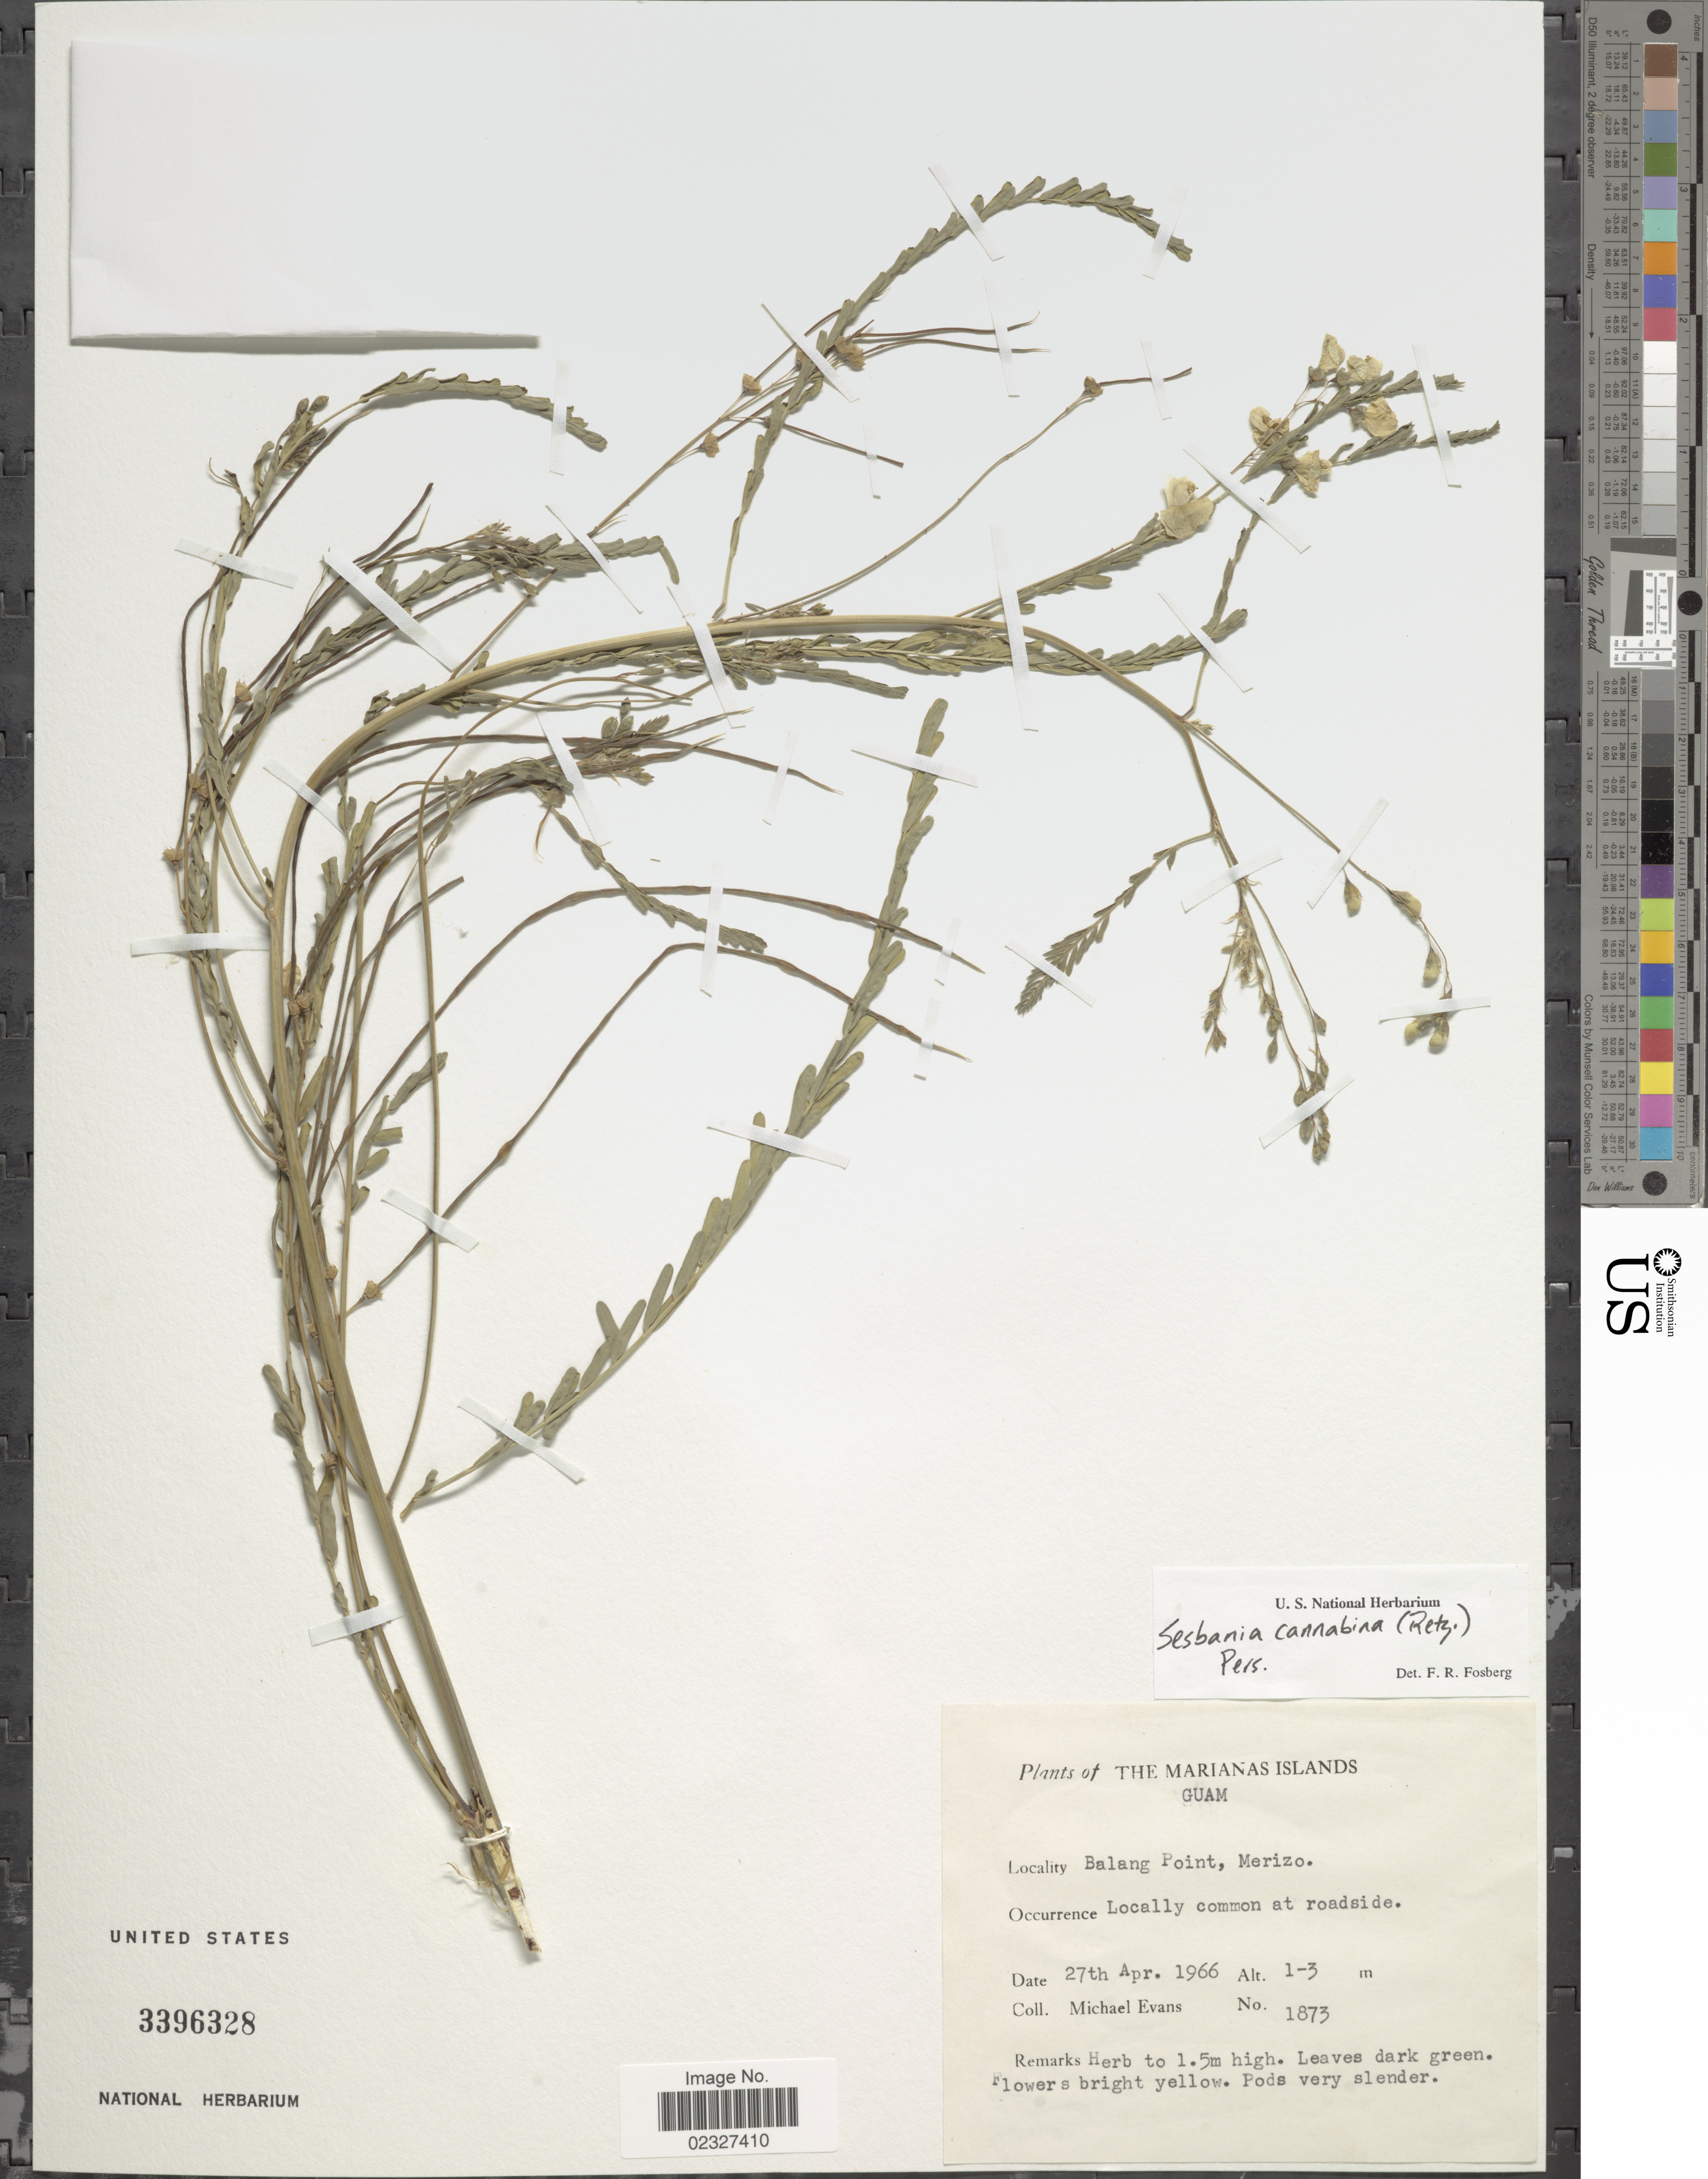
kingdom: Plantae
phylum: Tracheophyta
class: Magnoliopsida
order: Fabales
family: Fabaceae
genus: Sesbania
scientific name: Sesbania cannabina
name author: (Retz.) Poir.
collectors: M. Evans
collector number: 1873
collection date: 1966-04-27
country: Guam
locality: Marianas Islands, Balang Point, Merizo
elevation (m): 1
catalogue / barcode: US 3396328